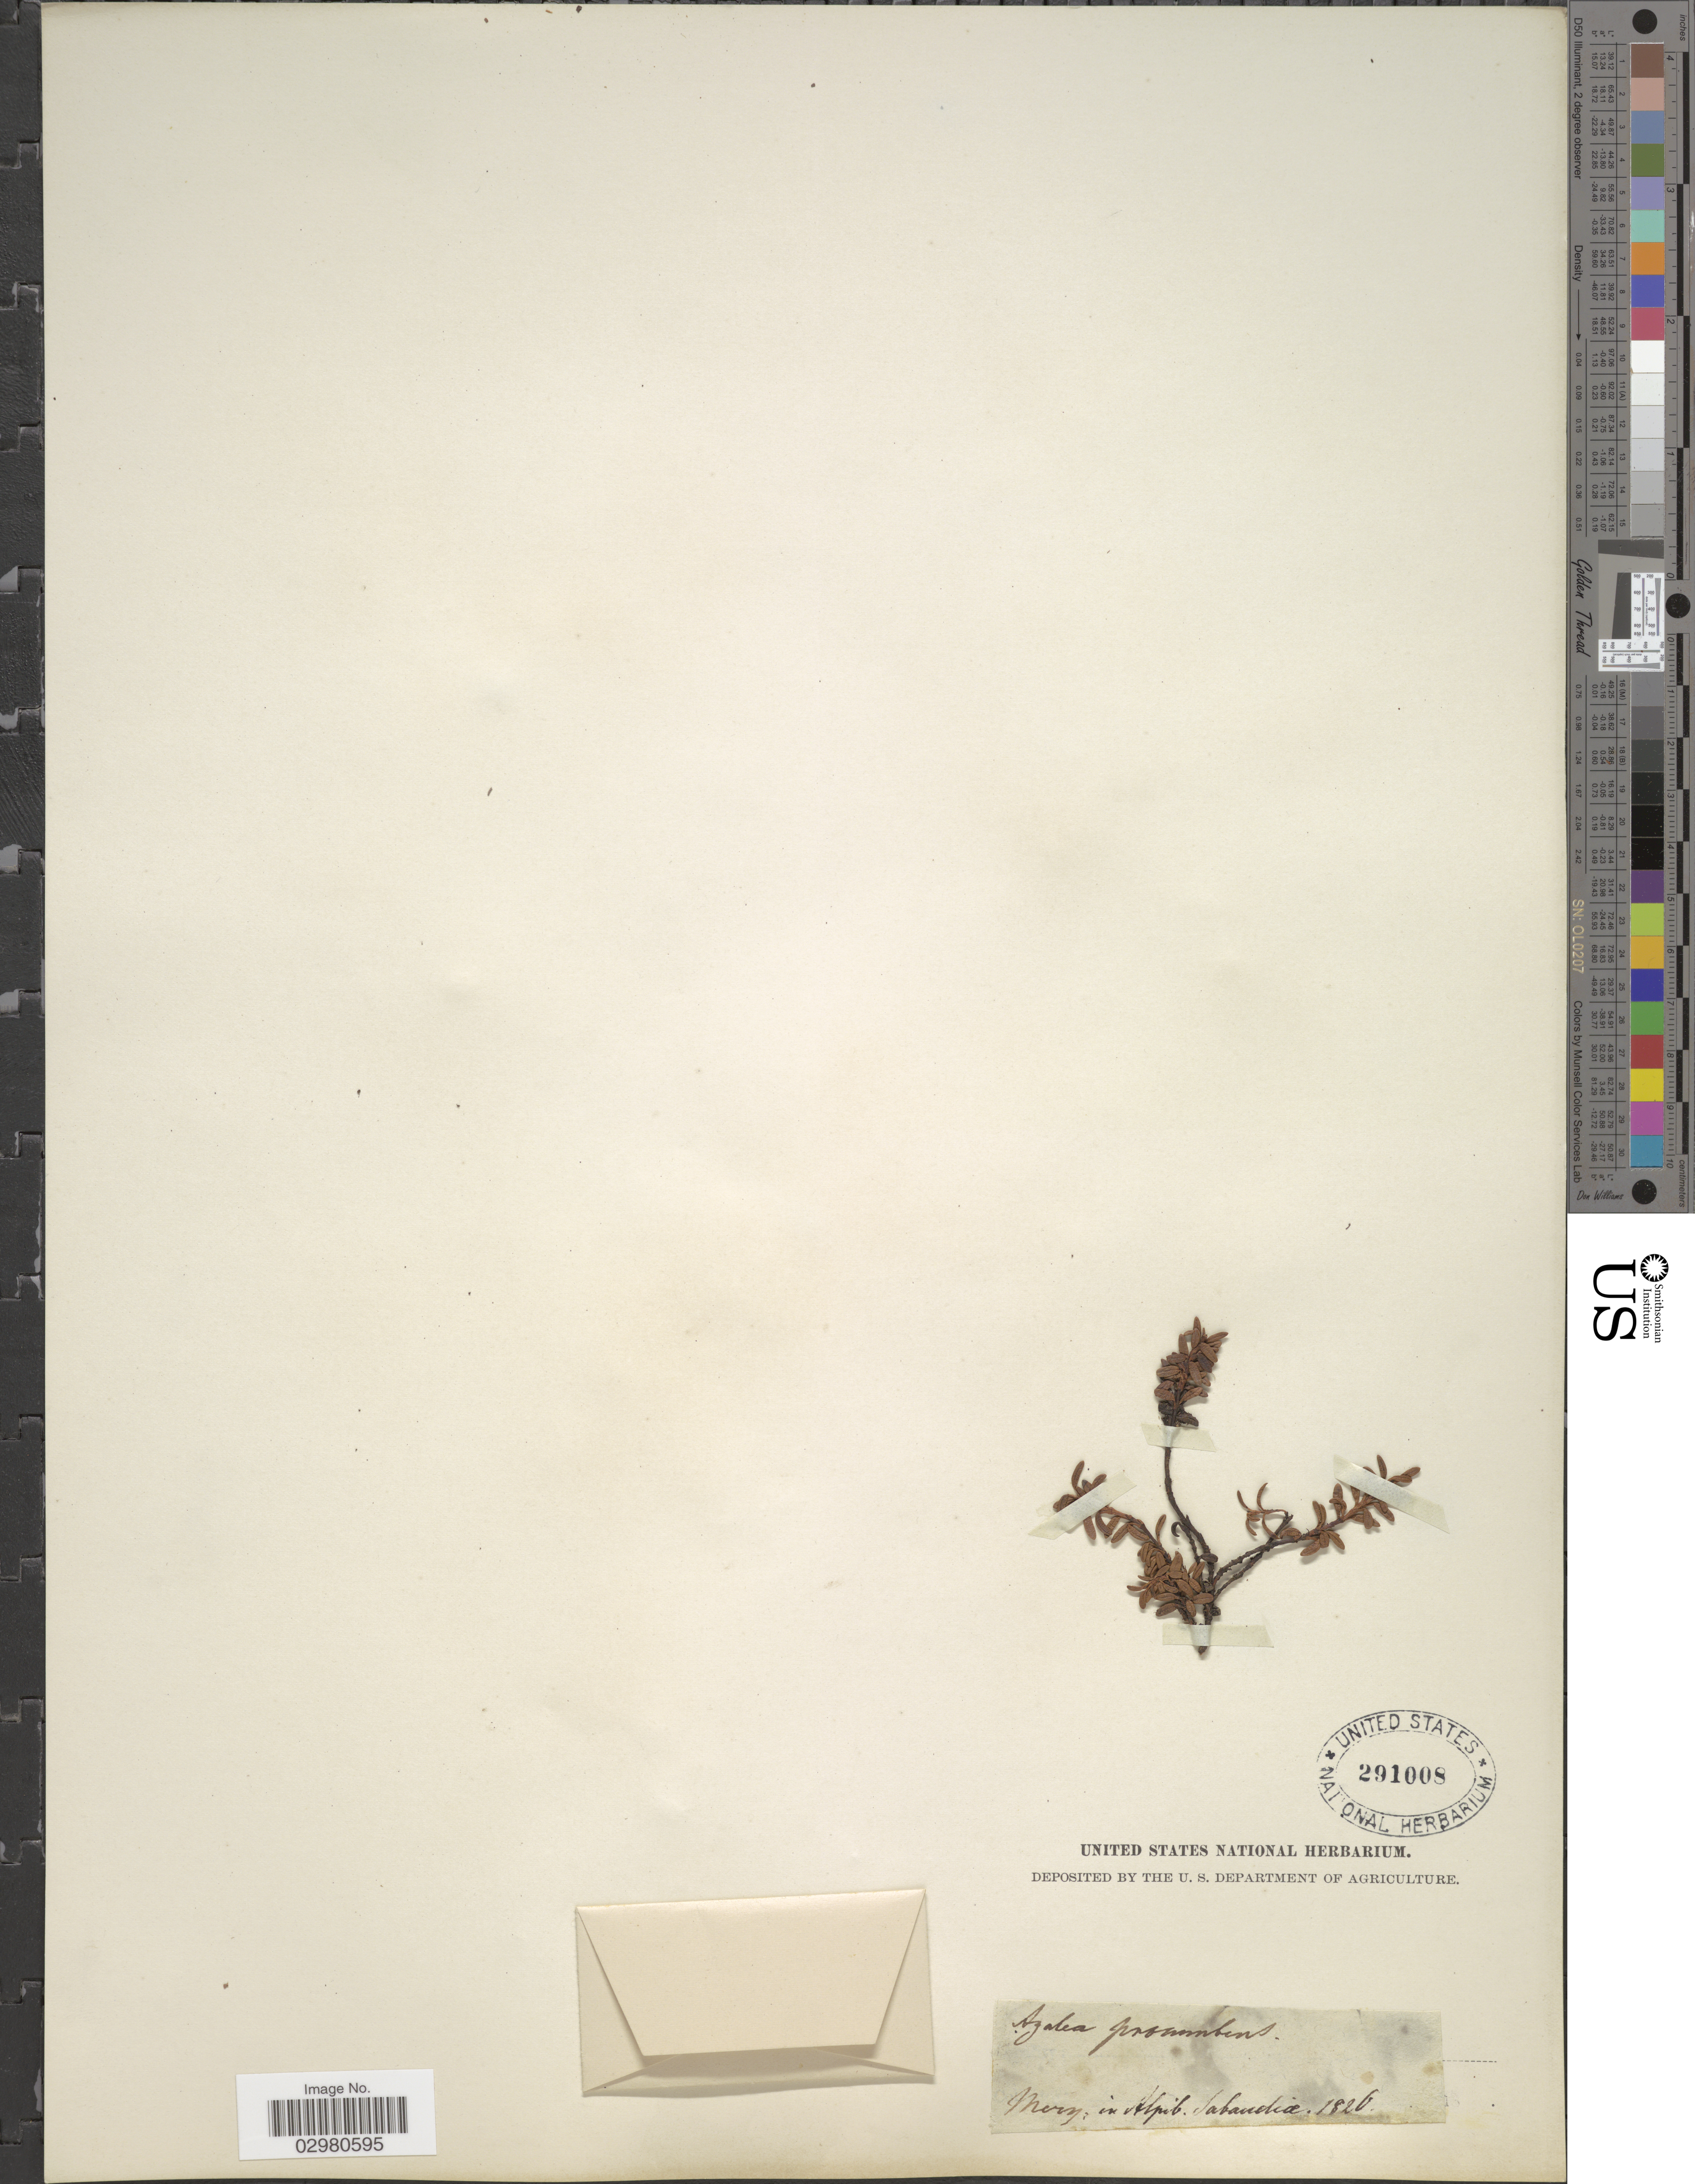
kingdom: Plantae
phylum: Tracheophyta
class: Magnoliopsida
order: Ericales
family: Ericaceae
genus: Loiseleuria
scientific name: Loiseleuria procumbens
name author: (L.) Desv.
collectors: ex herb. United States National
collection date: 1826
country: Peru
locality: Mery: in Alpib. Sabandia. [interpreted]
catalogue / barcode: US 291008